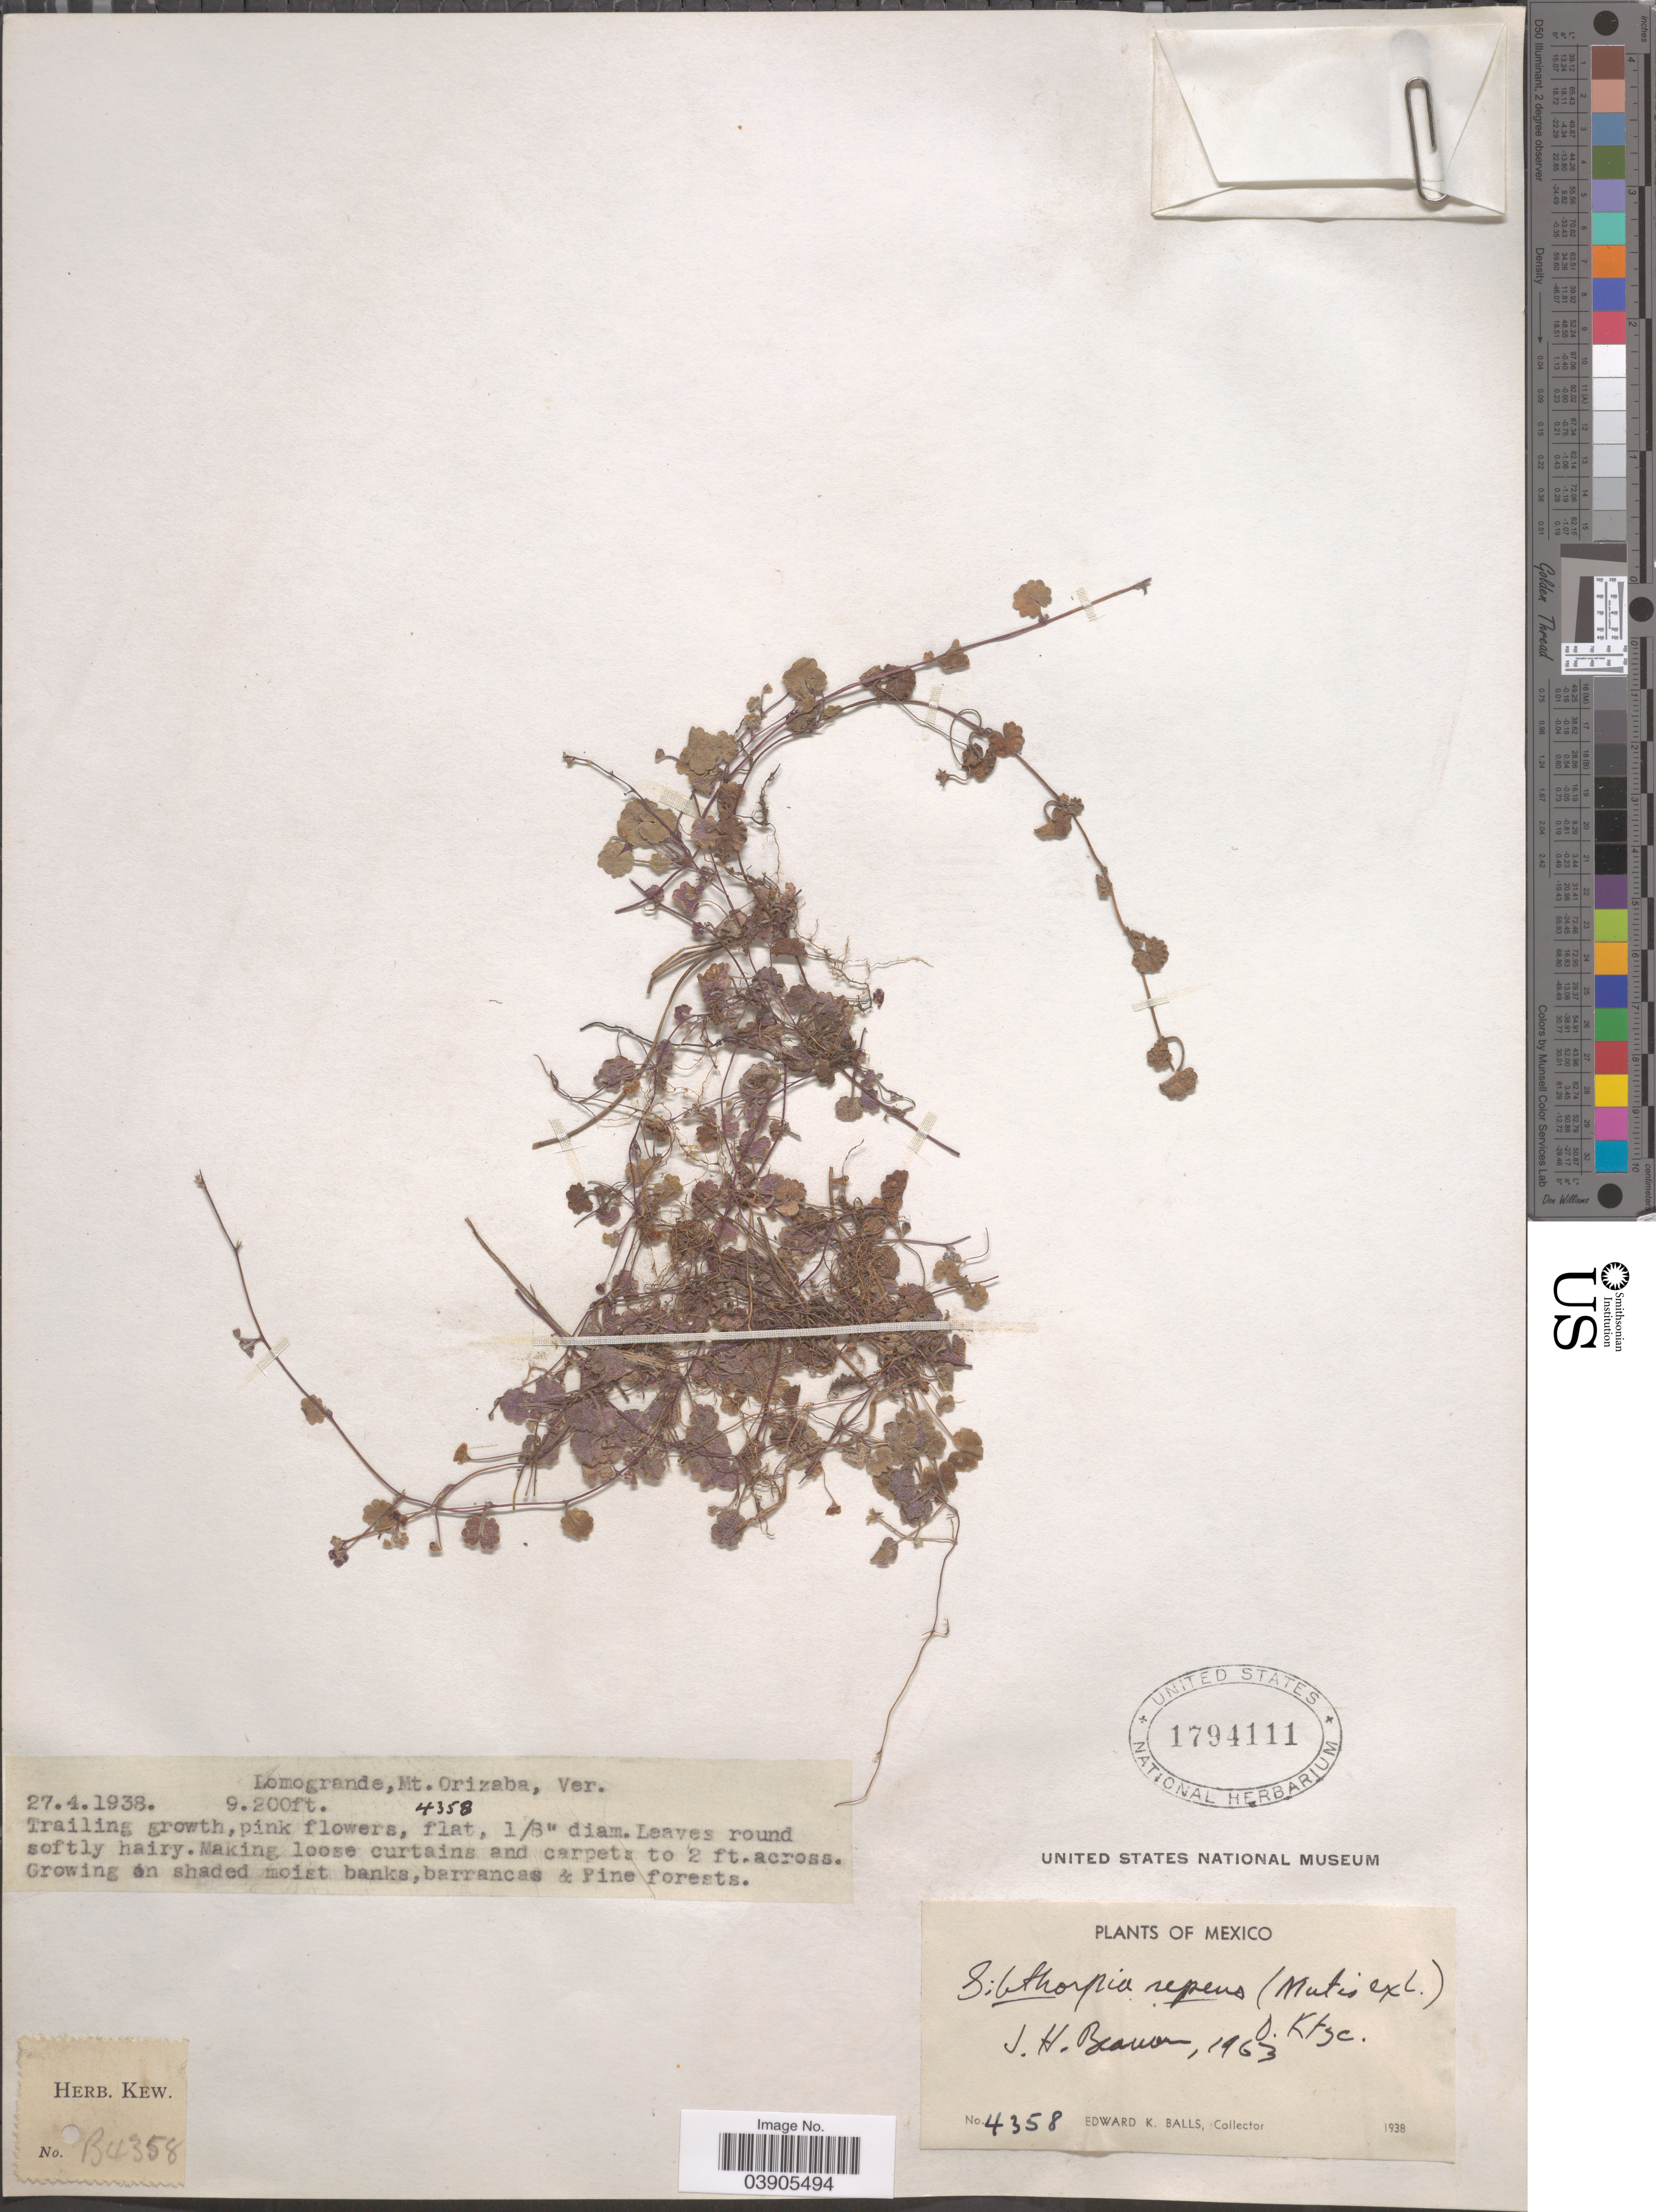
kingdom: Plantae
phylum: Tracheophyta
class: Magnoliopsida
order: Lamiales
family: Plantaginaceae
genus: Sibthorpia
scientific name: Sibthorpia repens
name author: (L.) Kuntze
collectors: E. K. Balls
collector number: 4358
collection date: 1938-04-27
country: Mexico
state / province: Veracruz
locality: Lomogrande, Mt. Orizaba, Ver.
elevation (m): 2804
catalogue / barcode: US 1794111